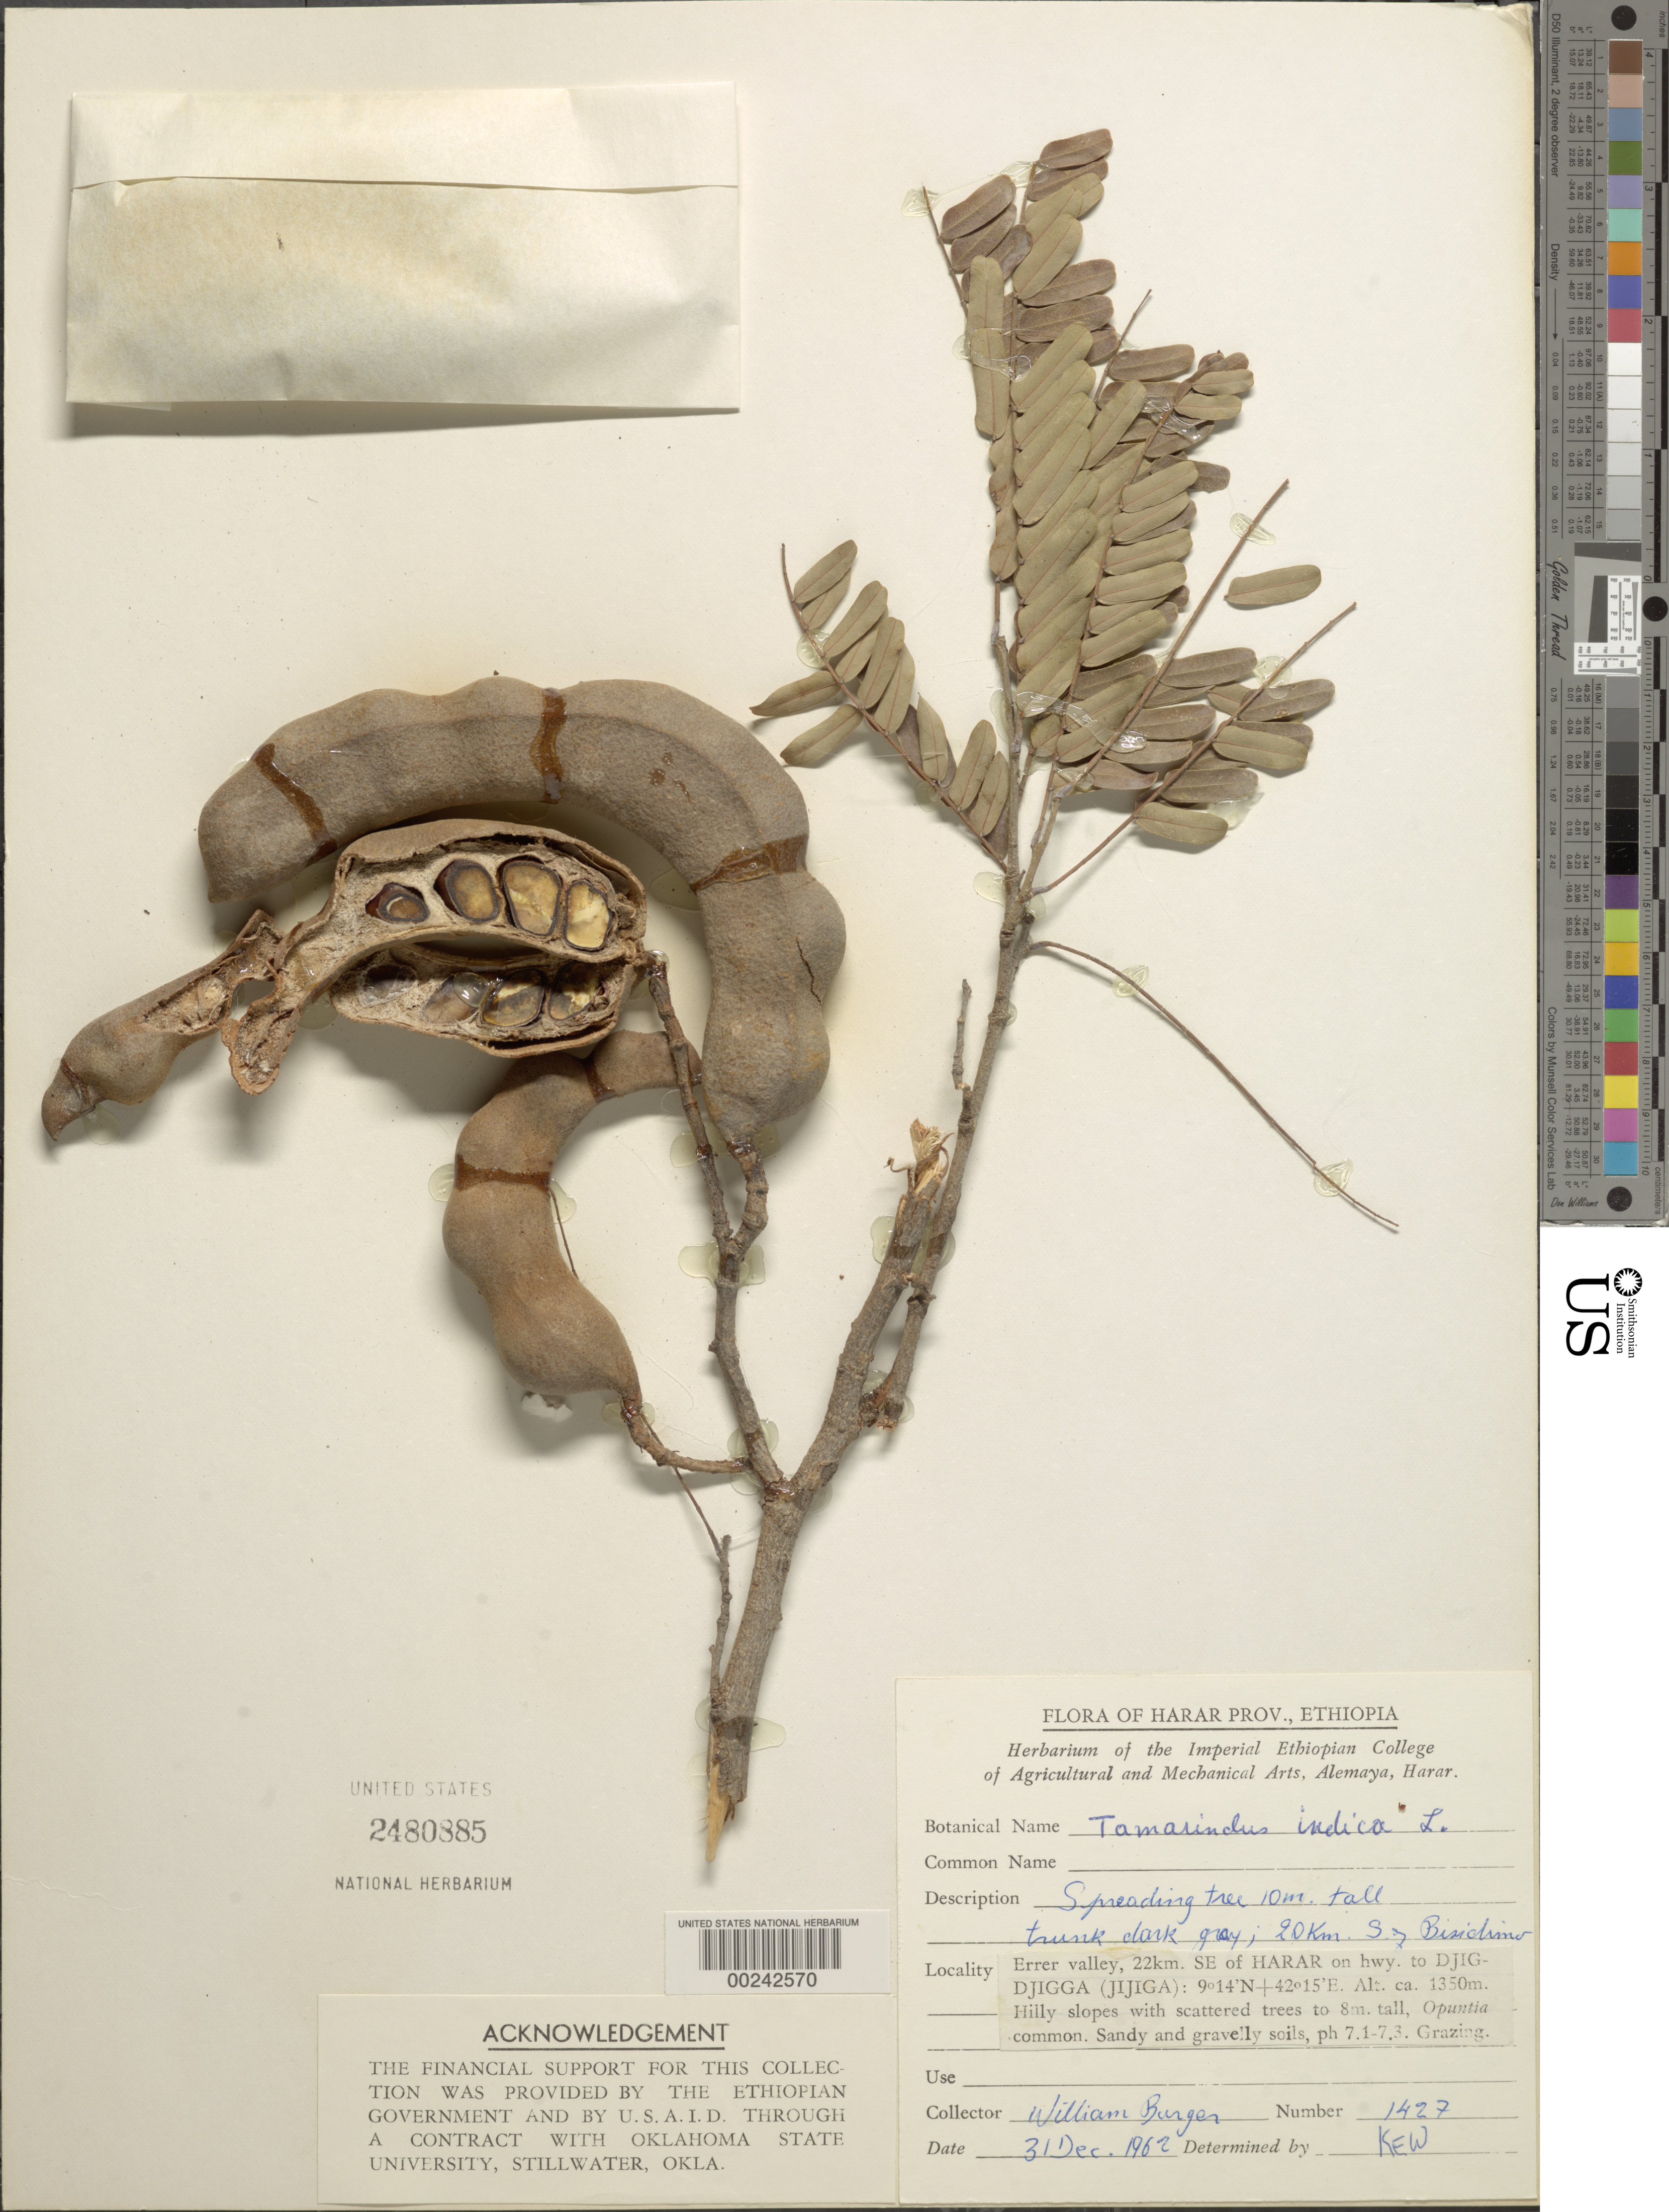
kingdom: Plantae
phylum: Tracheophyta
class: Magnoliopsida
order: Fabales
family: Fabaceae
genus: Tamarindus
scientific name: Tamarindus indica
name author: L.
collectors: W. Burger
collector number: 1427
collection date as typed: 31 Dec 1962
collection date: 1962-12-31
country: Ethiopia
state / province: Harari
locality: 20 km s of bisichimo; errer valley, 22 km se of harar on hwy to djig- djigga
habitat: Hilly slopes w/scattered trees; sandy and gravelly soils; grazing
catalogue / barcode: US 2480885